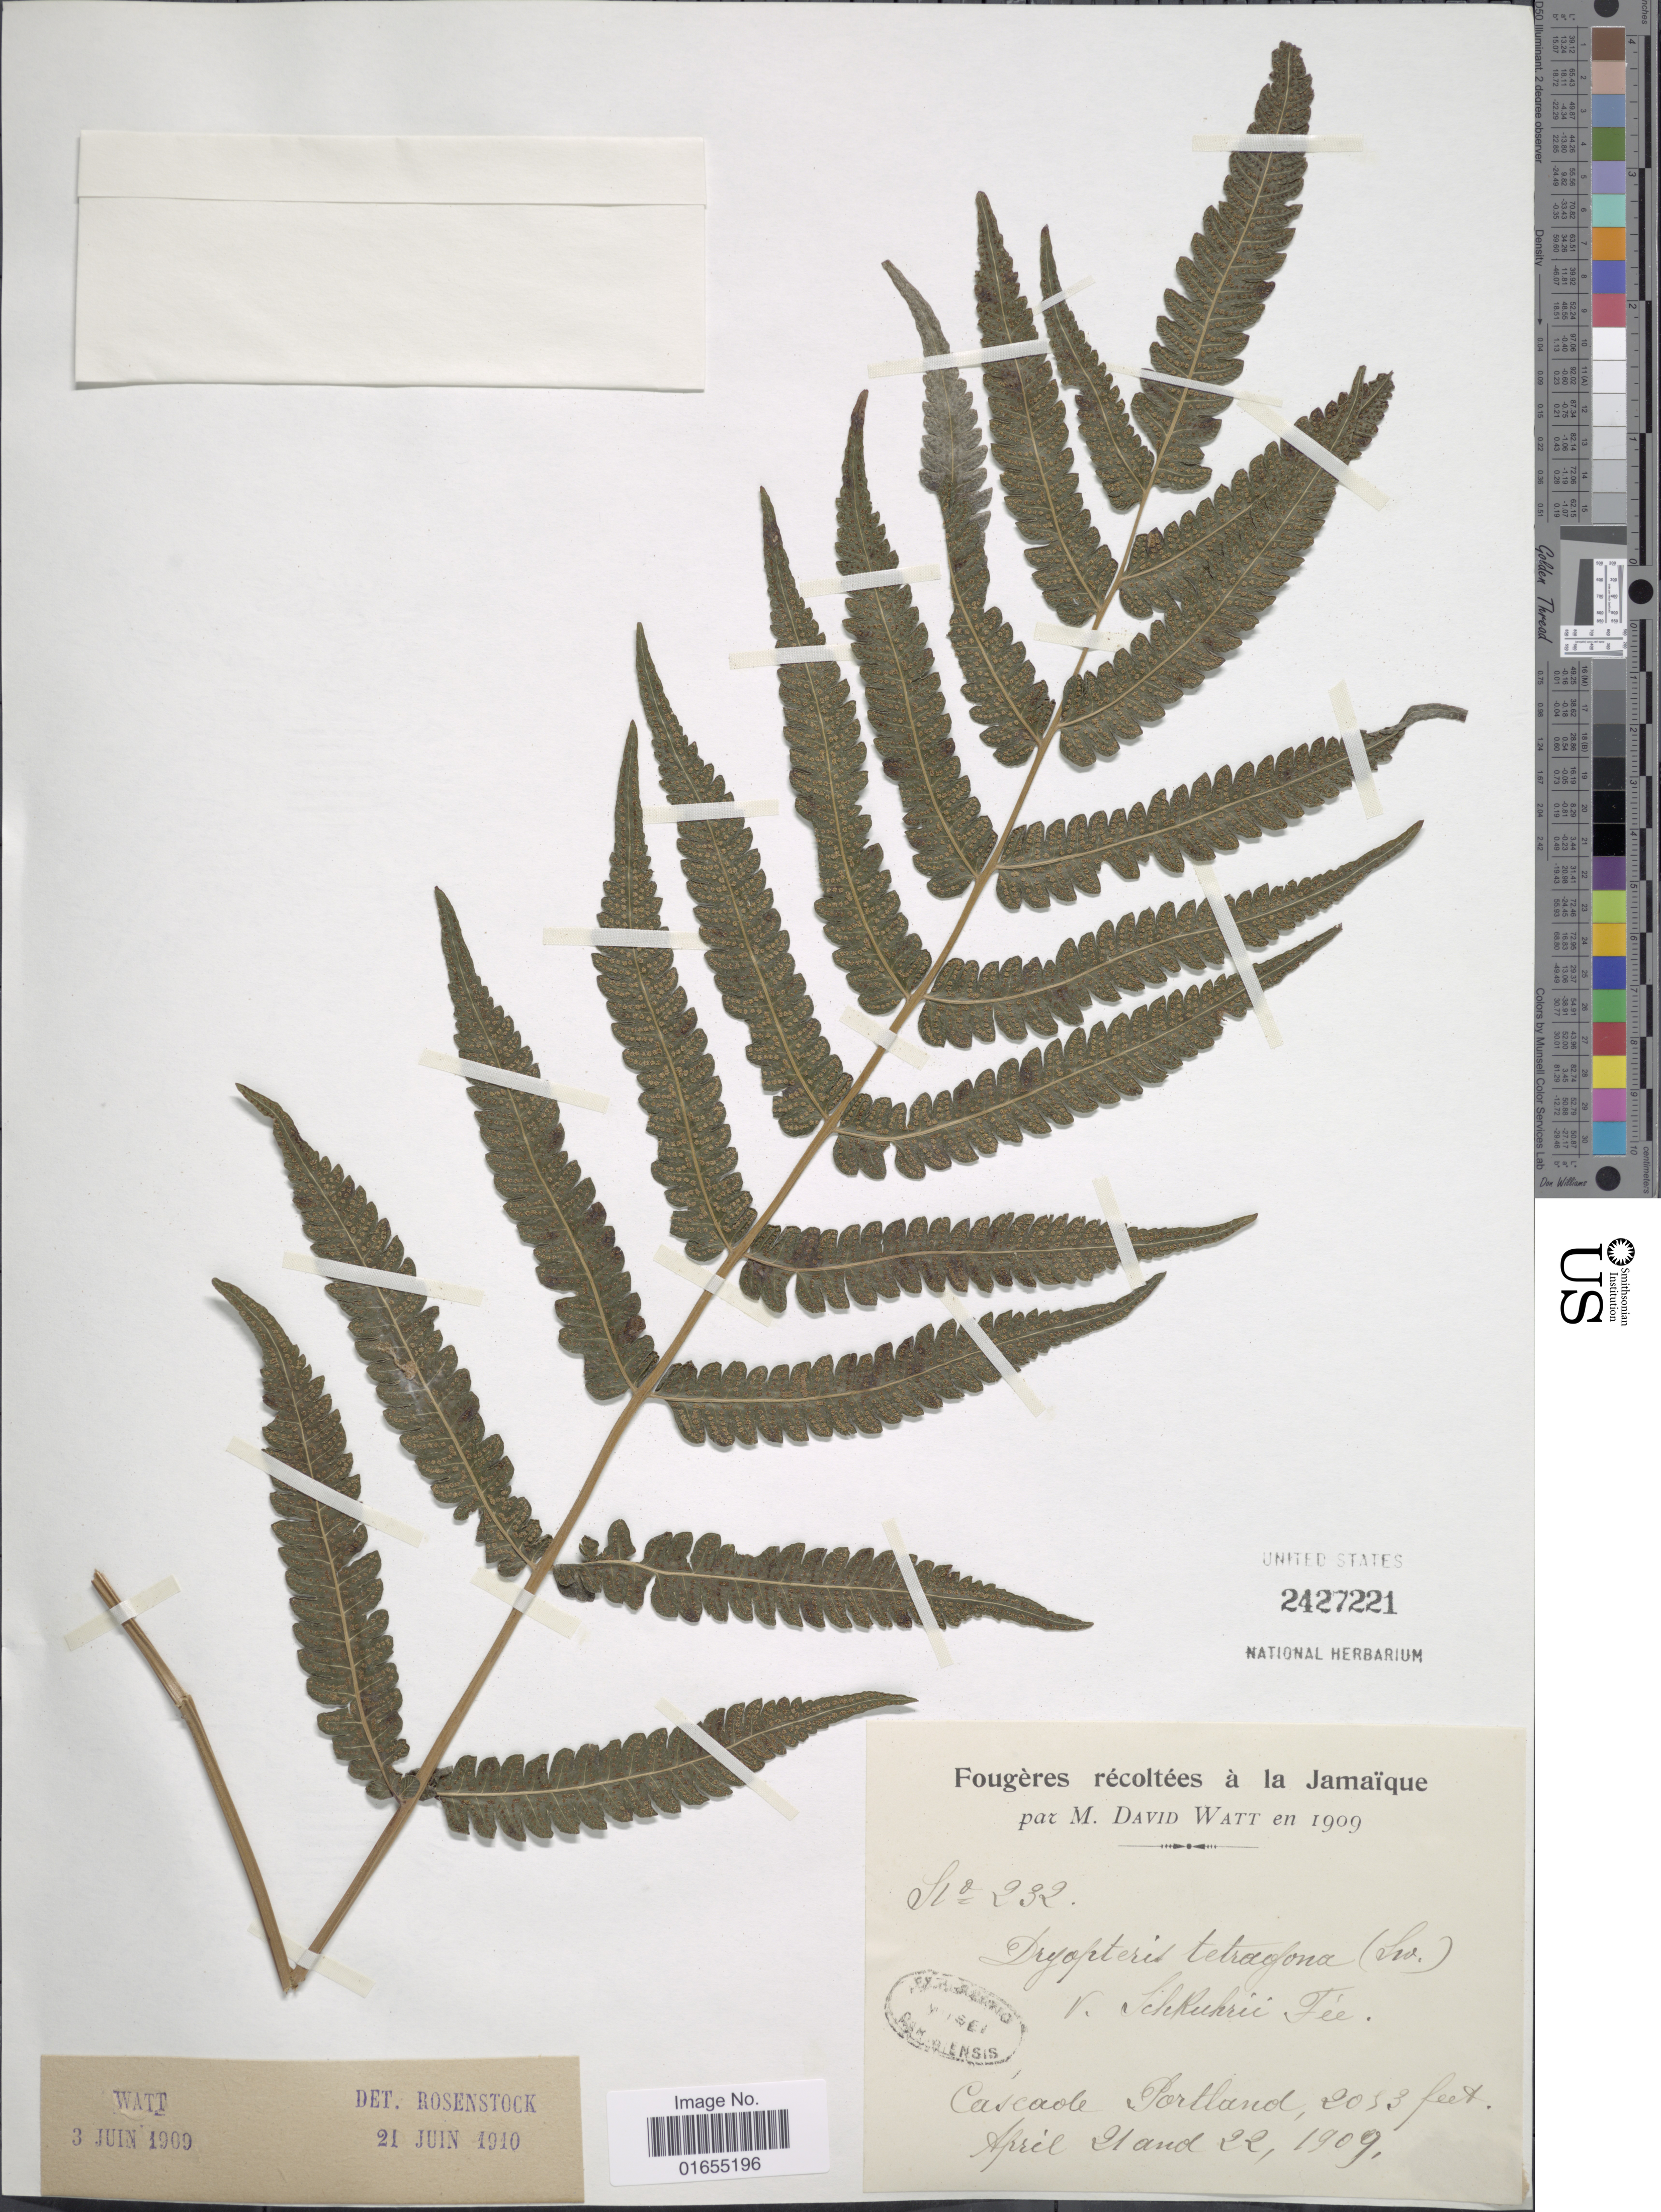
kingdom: Plantae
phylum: Tracheophyta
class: Polypodiopsida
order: Polypodiales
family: Thelypteridaceae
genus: Goniopteris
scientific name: Goniopteris subtetragona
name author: (Link) Vareschi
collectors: D. A. P. Watt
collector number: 232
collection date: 1909-04-21/1909-04-22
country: Jamaica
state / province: Portland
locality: Cascade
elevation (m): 638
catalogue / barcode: US 2427221